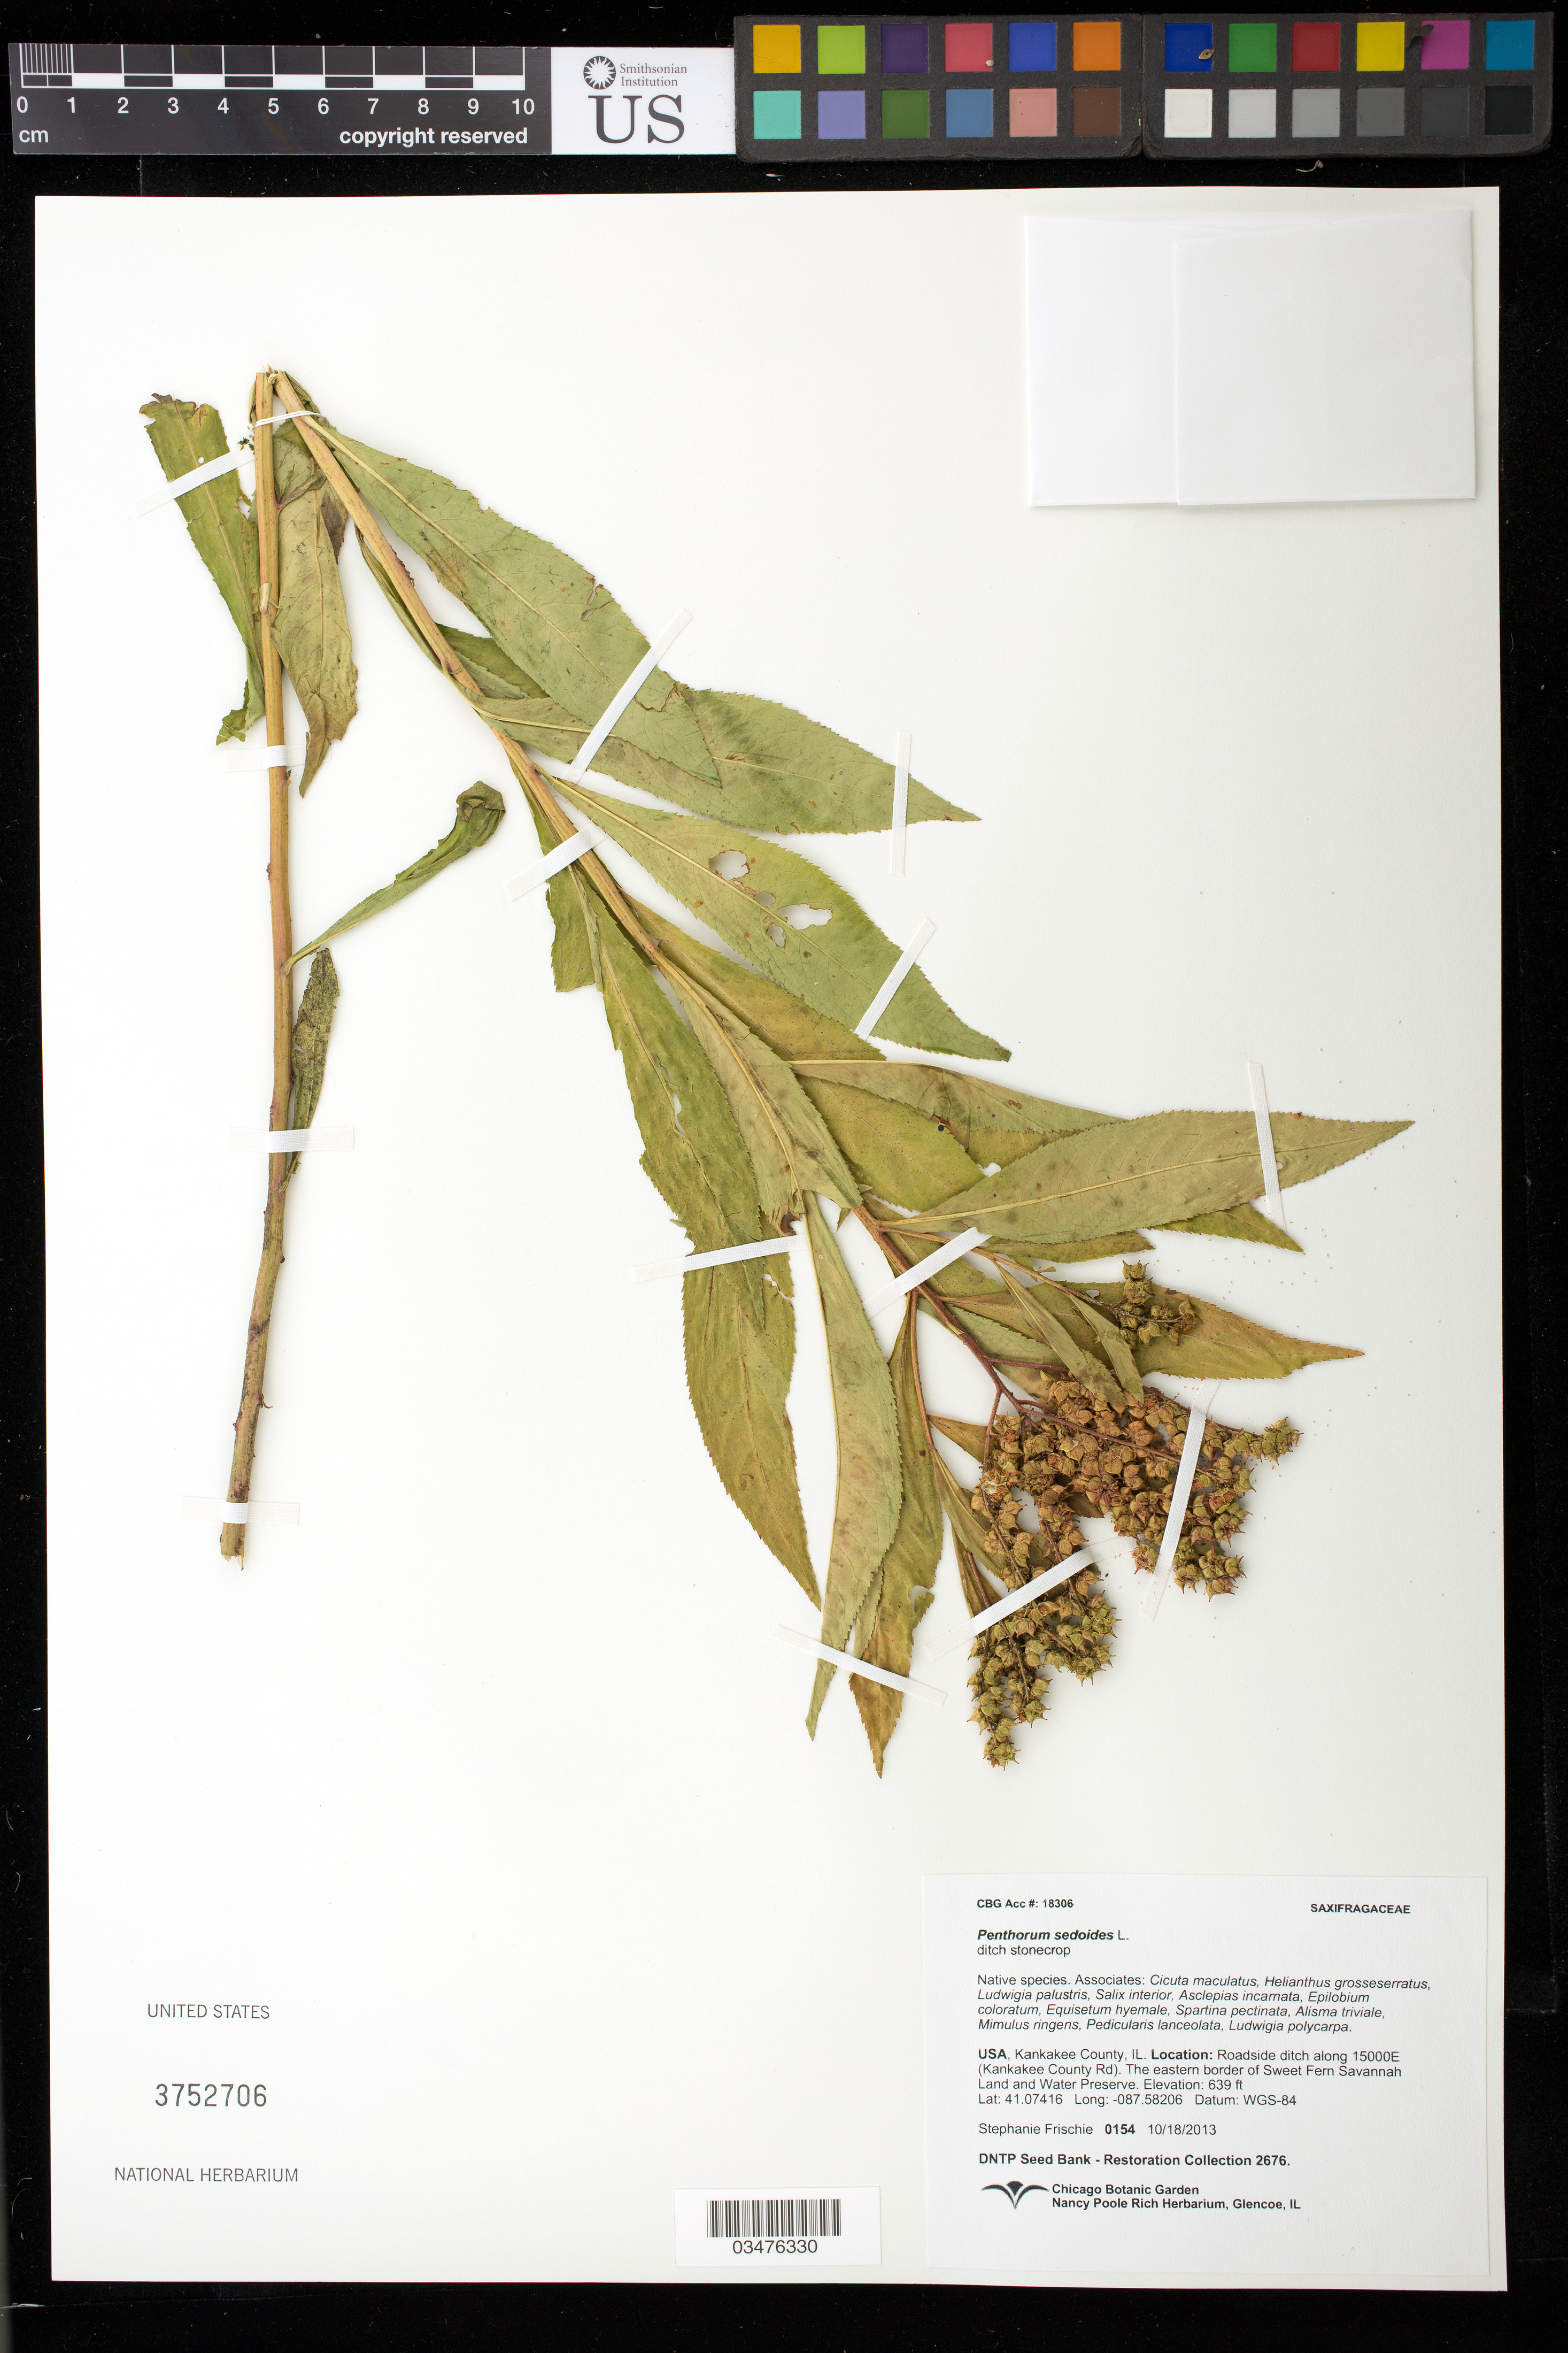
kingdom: Plantae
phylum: Tracheophyta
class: Magnoliopsida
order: Saxifragales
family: Penthoraceae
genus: Penthorum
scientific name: Penthorum sedoides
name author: L.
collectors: S. Frischie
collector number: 0154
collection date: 2013-10-18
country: United States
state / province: Illinois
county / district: Kankakee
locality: E edge of Swelt Fern Savanna Land and Water Preserve.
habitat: With Salix interior, Alisma triviale, Mimulus rigens, ect.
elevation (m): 195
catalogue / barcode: US 3752706